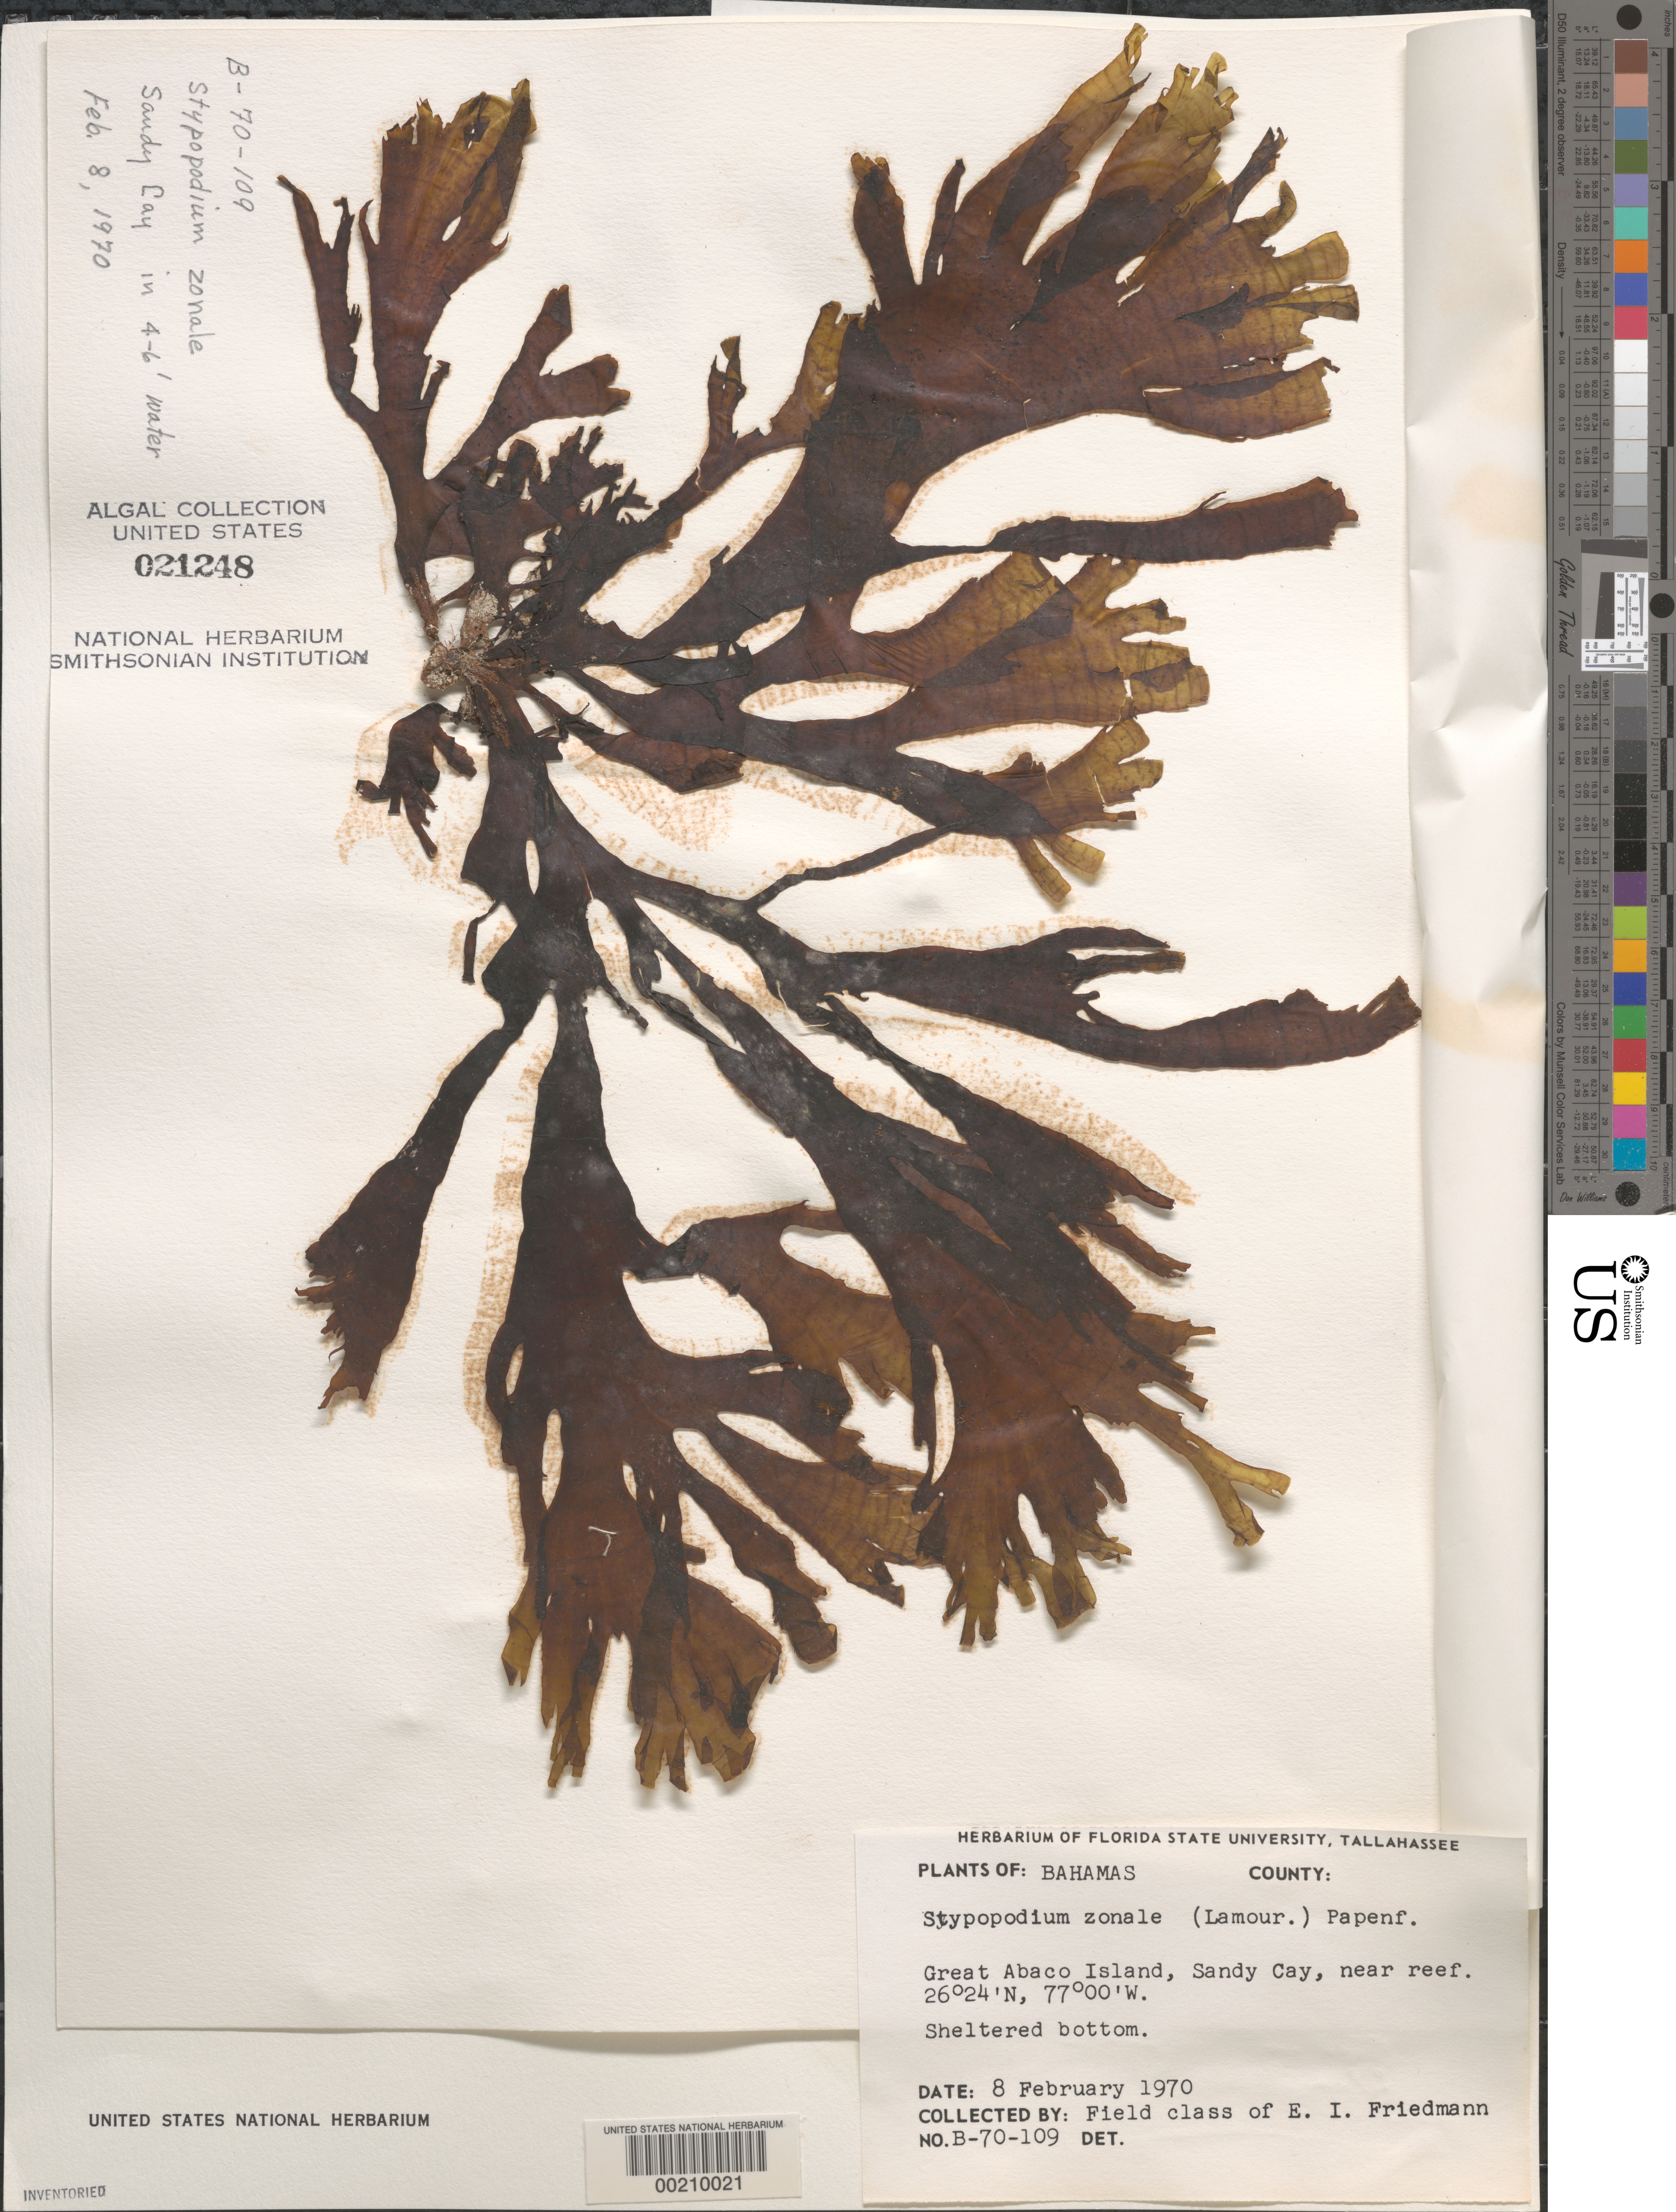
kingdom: Chromista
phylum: Ochrophyta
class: Phaeophyceae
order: Dictyotales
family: Dictyotaceae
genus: Stypopodium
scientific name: Stypopodium zonale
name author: (J.V.Lamouroux) Papenf.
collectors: E. Friedmann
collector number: B-70-109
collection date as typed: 08 Feb 1970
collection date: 1970-02-08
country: Bahamas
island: Great Abaco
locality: Sandy Cay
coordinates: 26 24" N, 77 00" W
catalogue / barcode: US 21248